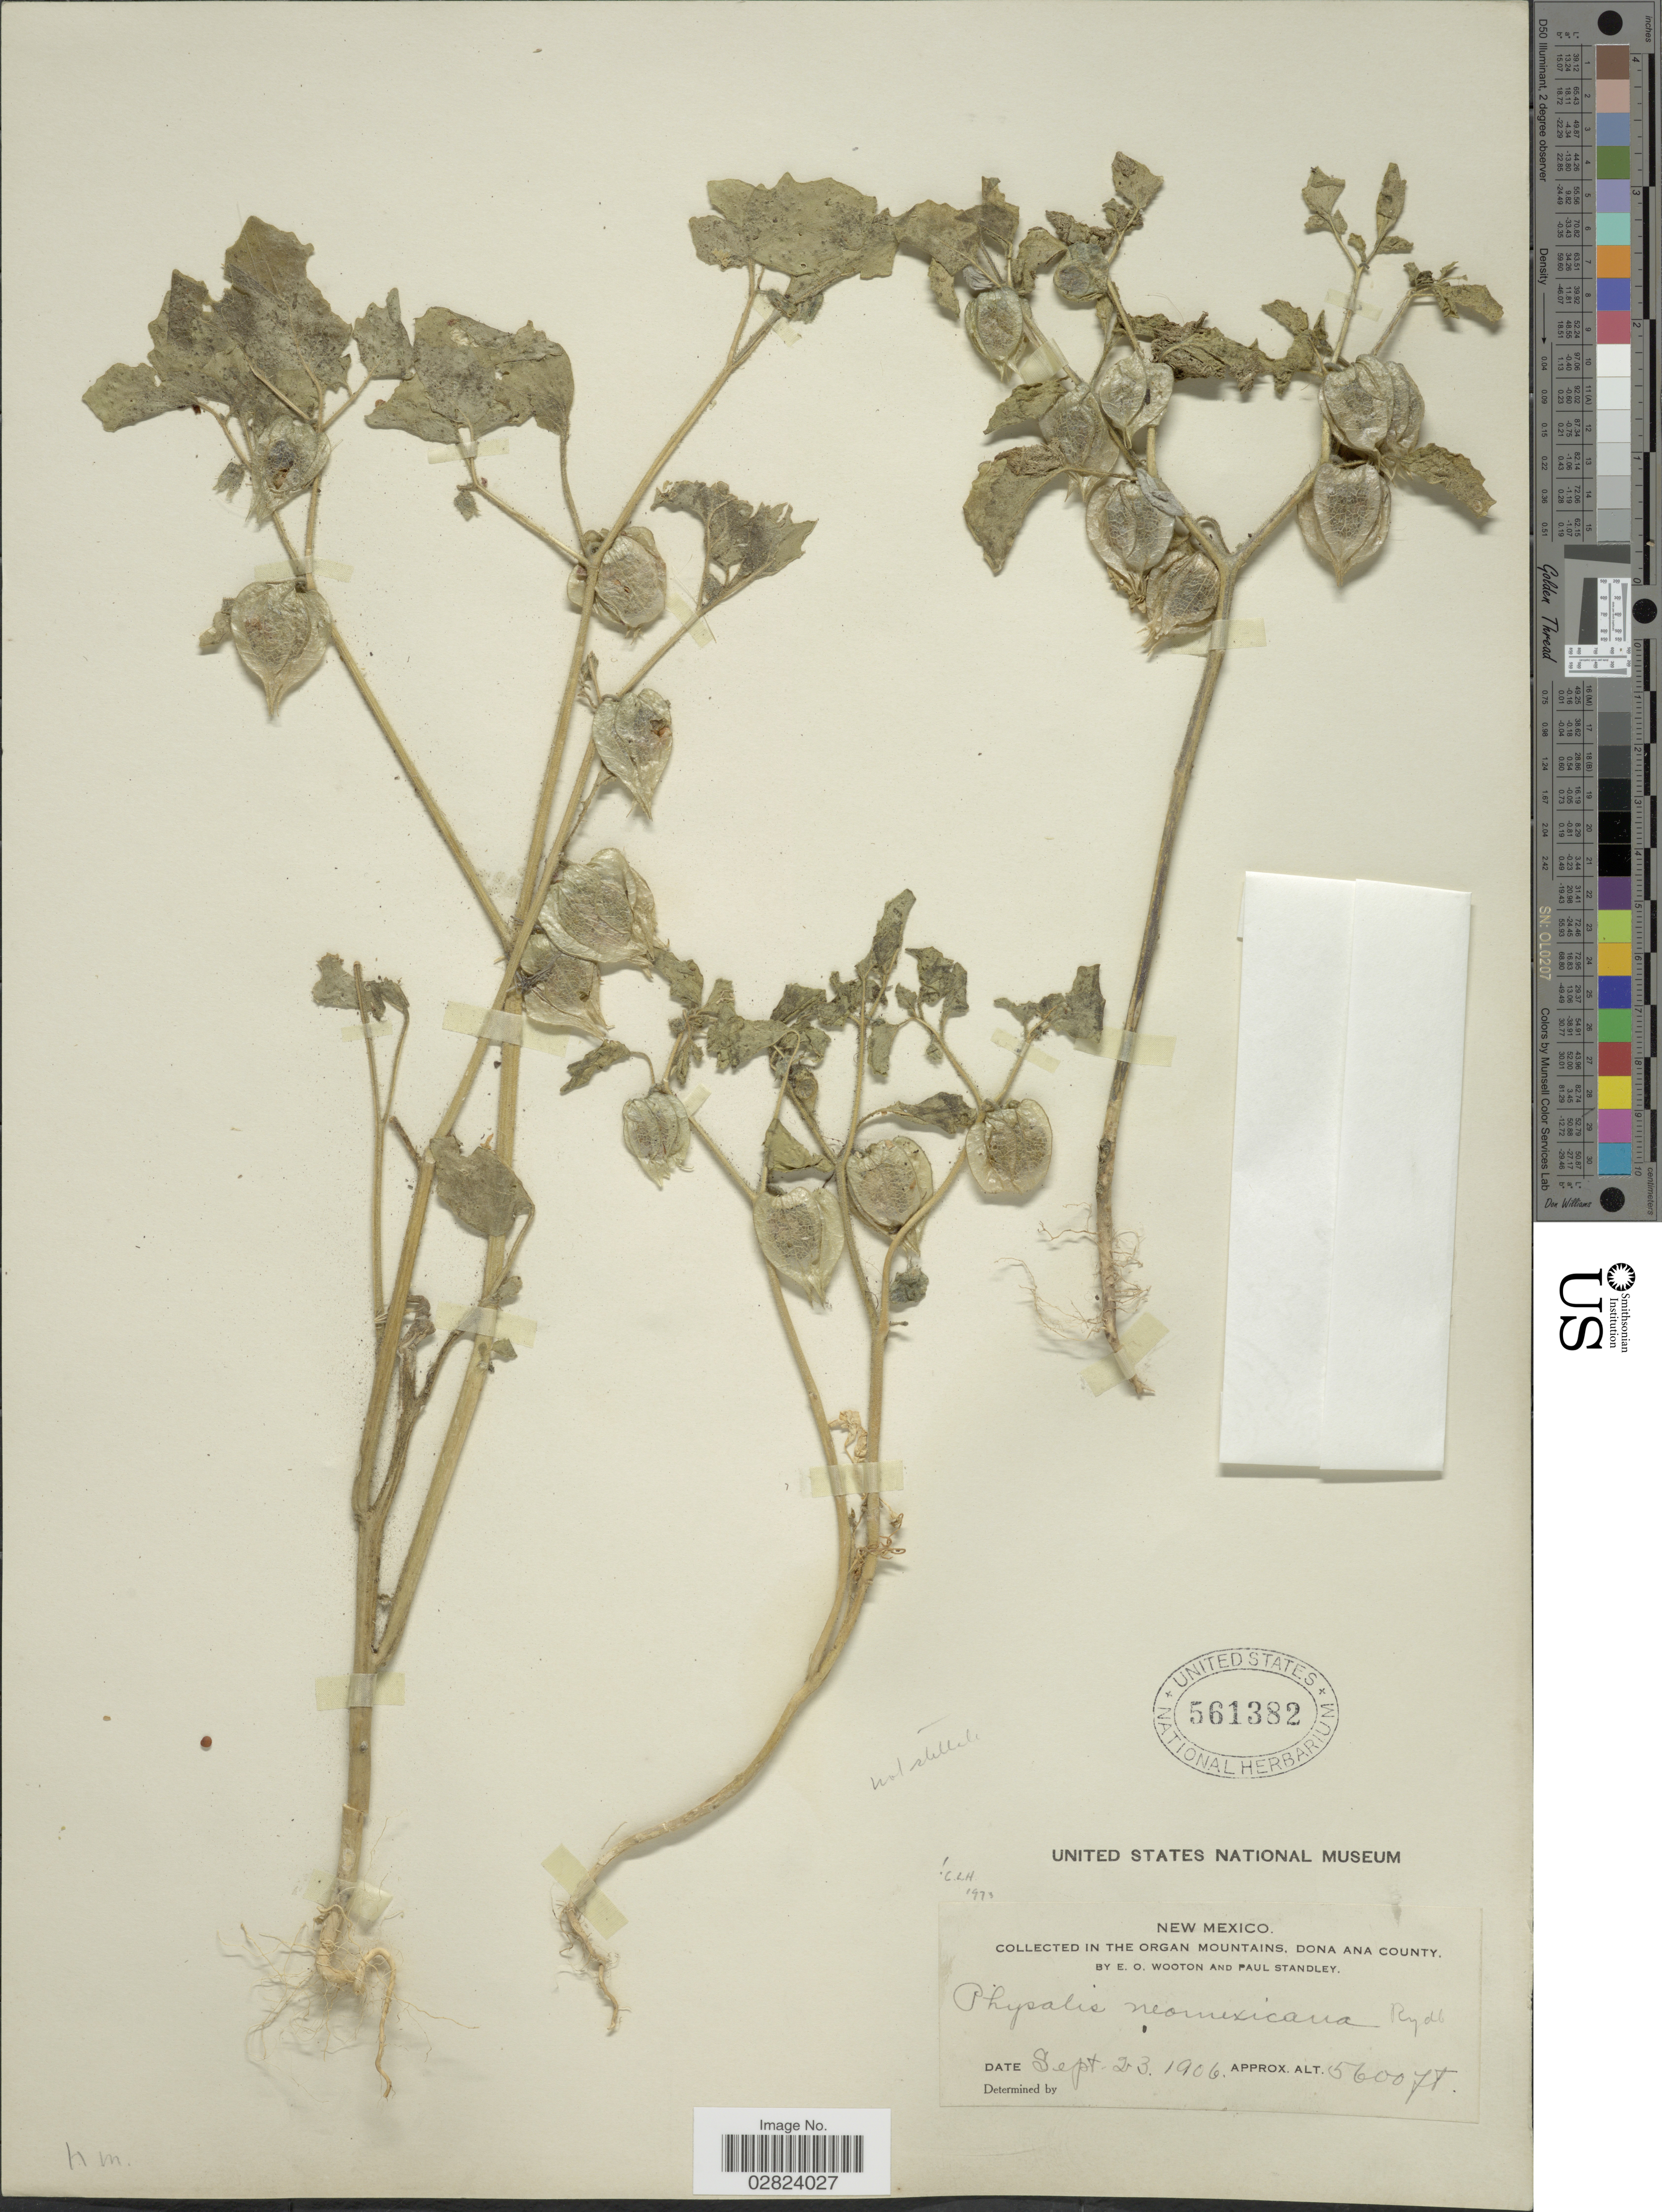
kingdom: Plantae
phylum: Tracheophyta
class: Magnoliopsida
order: Solanales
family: Solanaceae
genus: Physalis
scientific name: Physalis neomexicana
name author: Rydb.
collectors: E. O. Wooton & P. C. Standley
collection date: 1906-09-23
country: United States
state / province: New Mexico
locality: Organ Mountains, Dona Ana County.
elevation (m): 1707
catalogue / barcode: US 561382